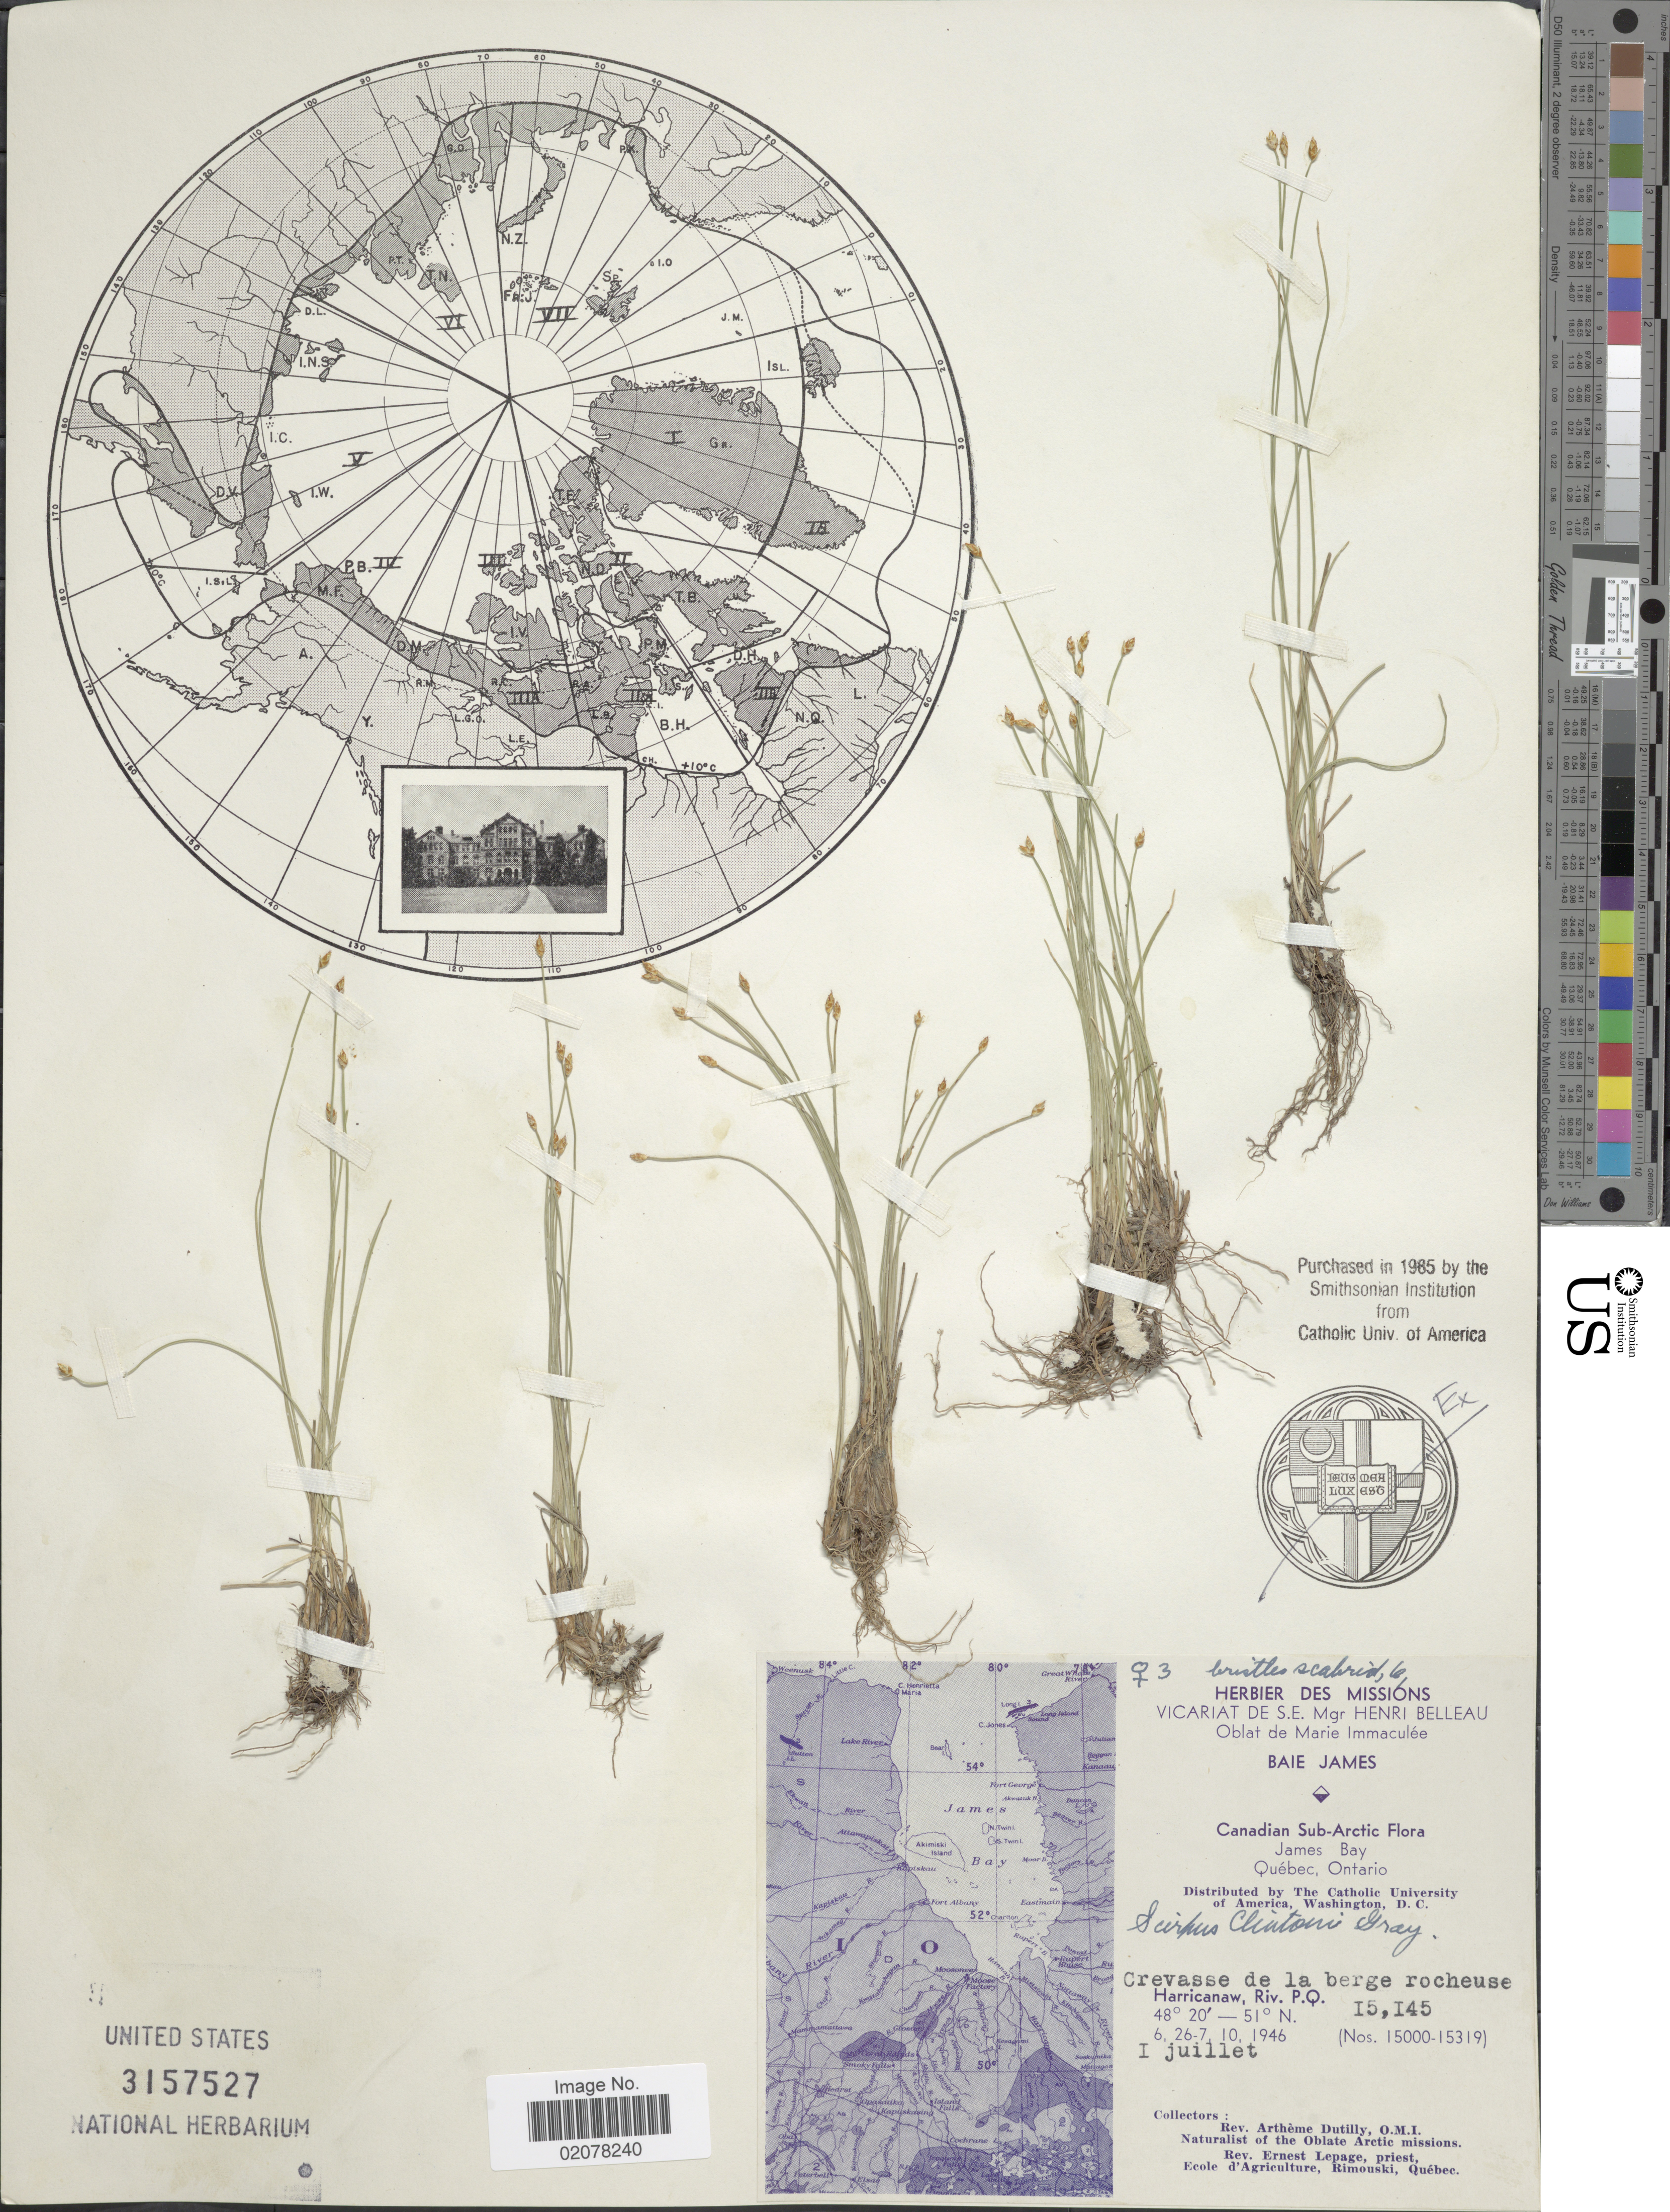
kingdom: Plantae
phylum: Tracheophyta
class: Liliopsida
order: Poales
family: Cyperaceae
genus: Trichophorum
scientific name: Trichophorum clintonii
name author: (A. Gray) S.G. Sm.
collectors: A. Dutilly & E. Lepage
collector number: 15145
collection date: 1946-07-01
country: Canada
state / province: Ontario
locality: Sub-Arctic, James Bay, Quebec, Harricanaw Riv., P.Q.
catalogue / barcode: US 3157527